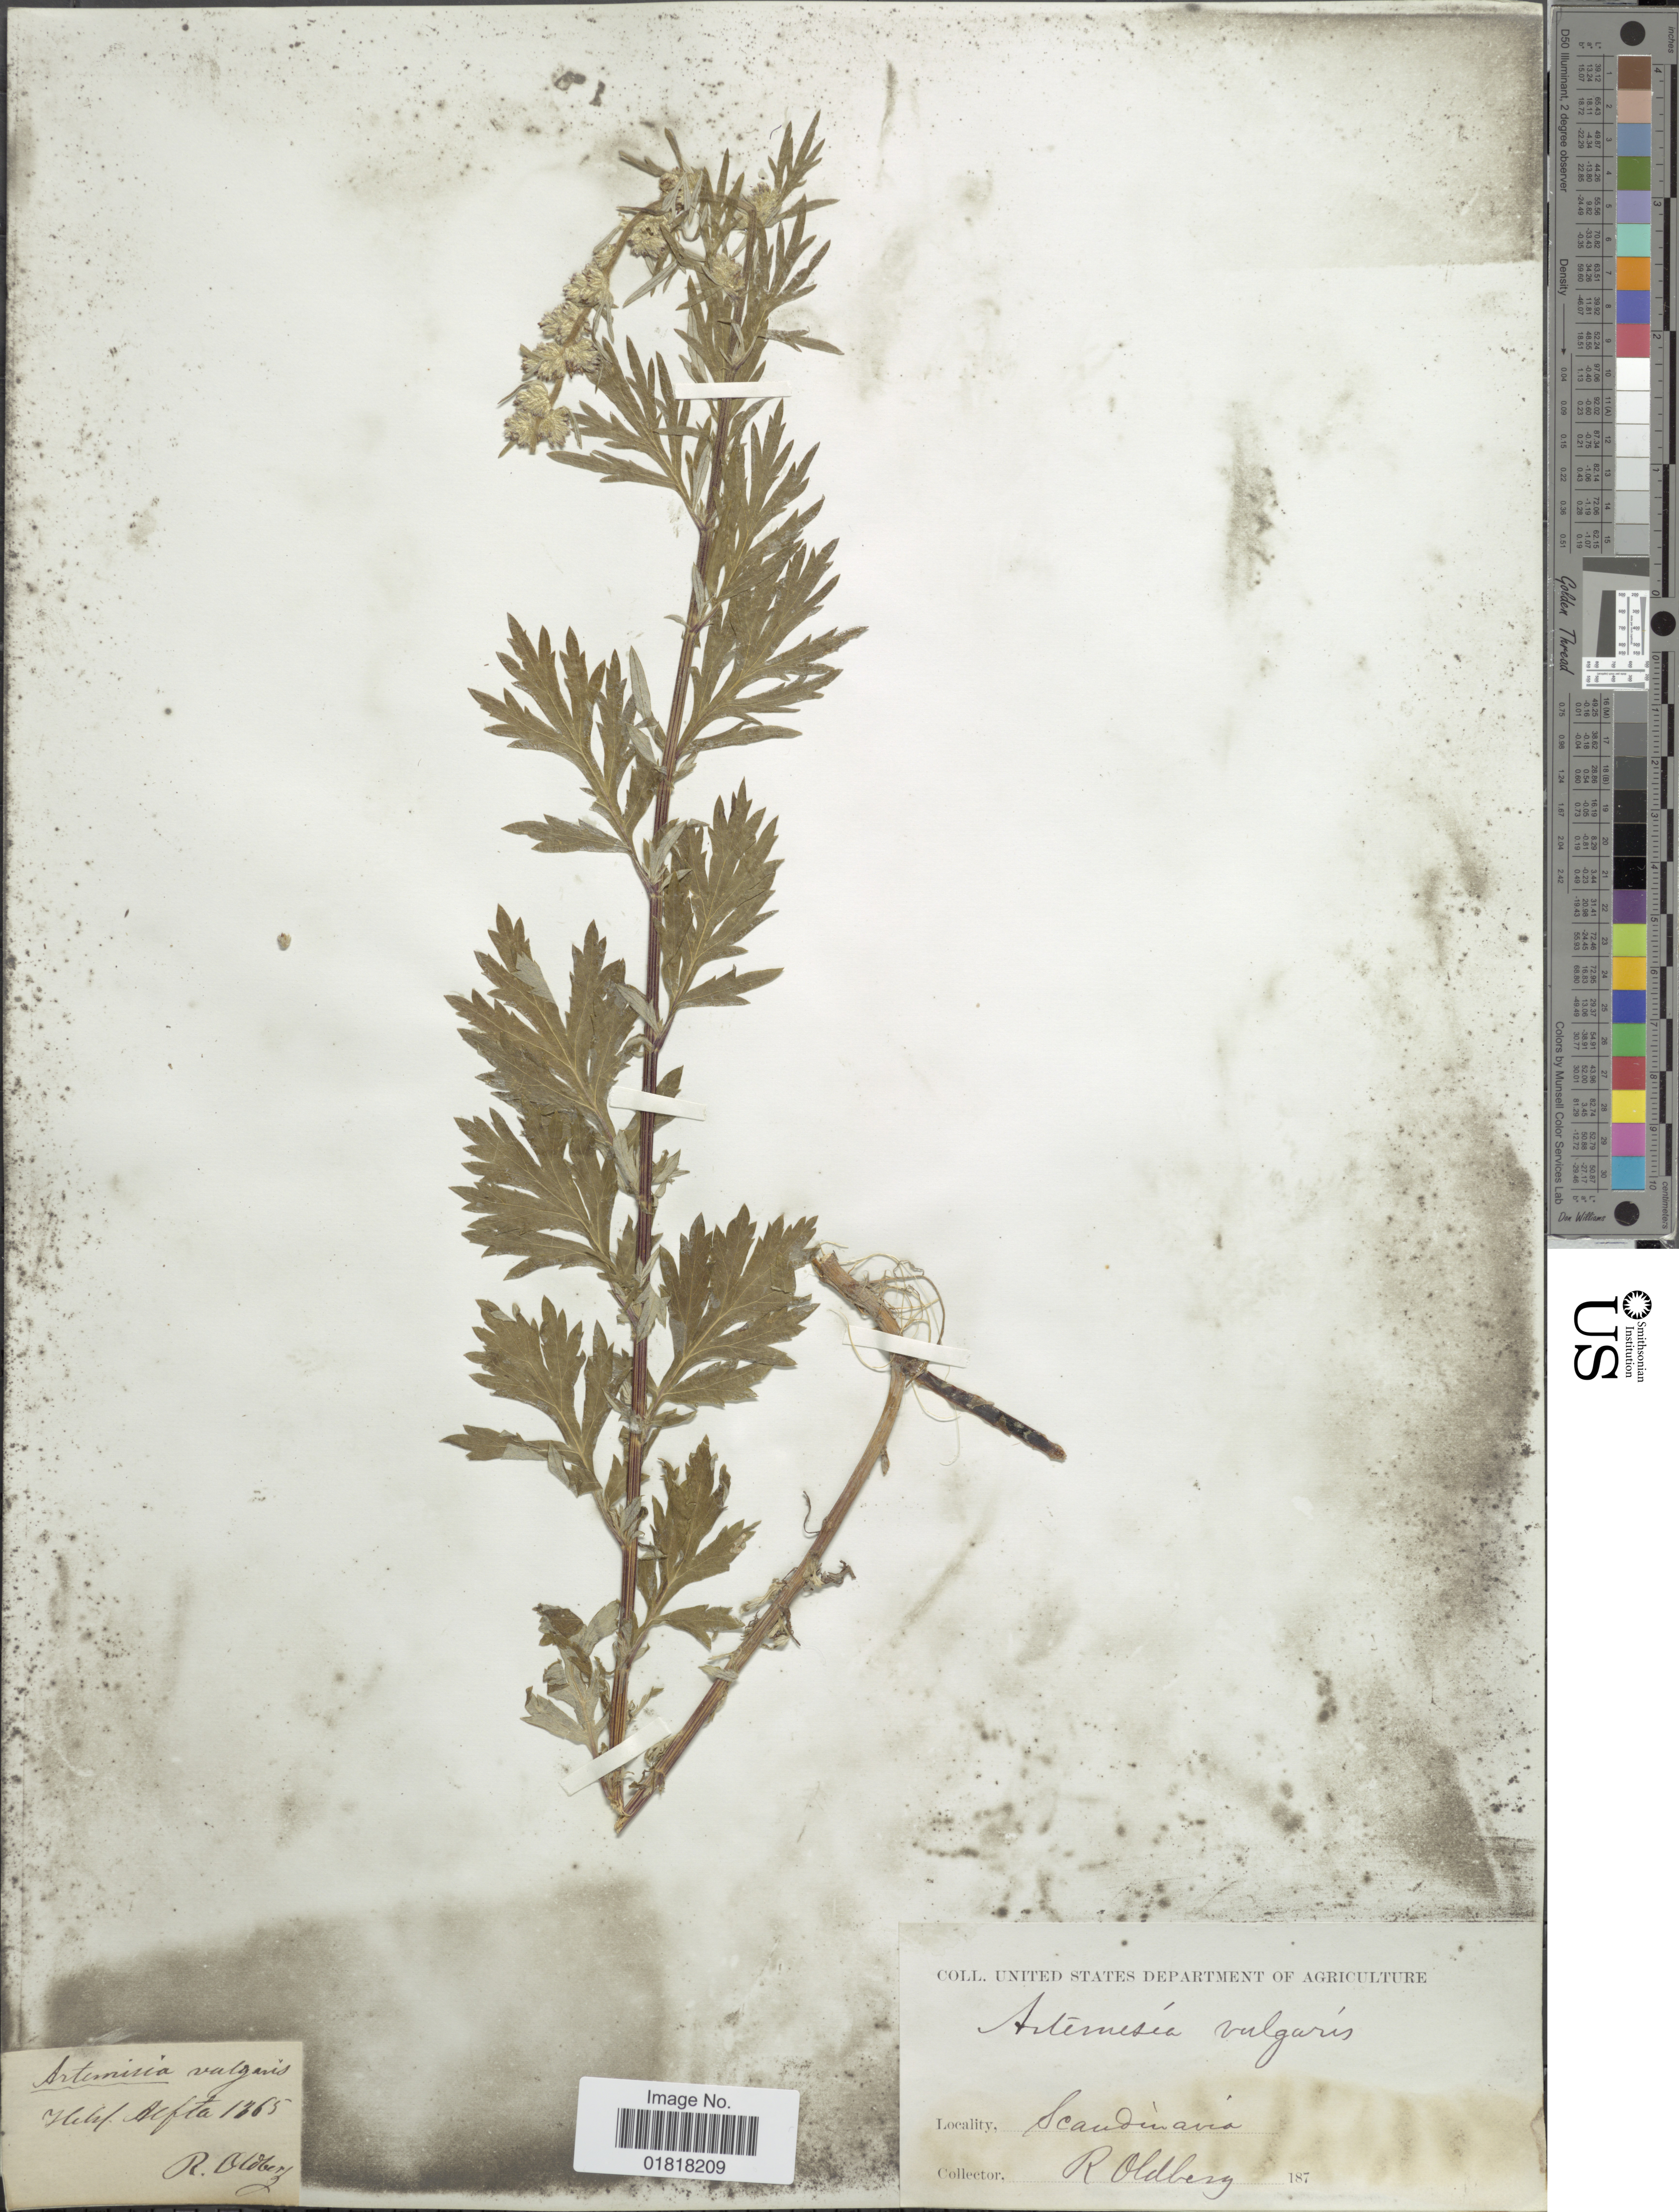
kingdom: Plantae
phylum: Tracheophyta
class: Magnoliopsida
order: Asterales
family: Asteraceae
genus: Artemisia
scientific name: Artemisia vulgaris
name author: L.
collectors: R. Oldberg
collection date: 1865-09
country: Sweden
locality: Scandinavia